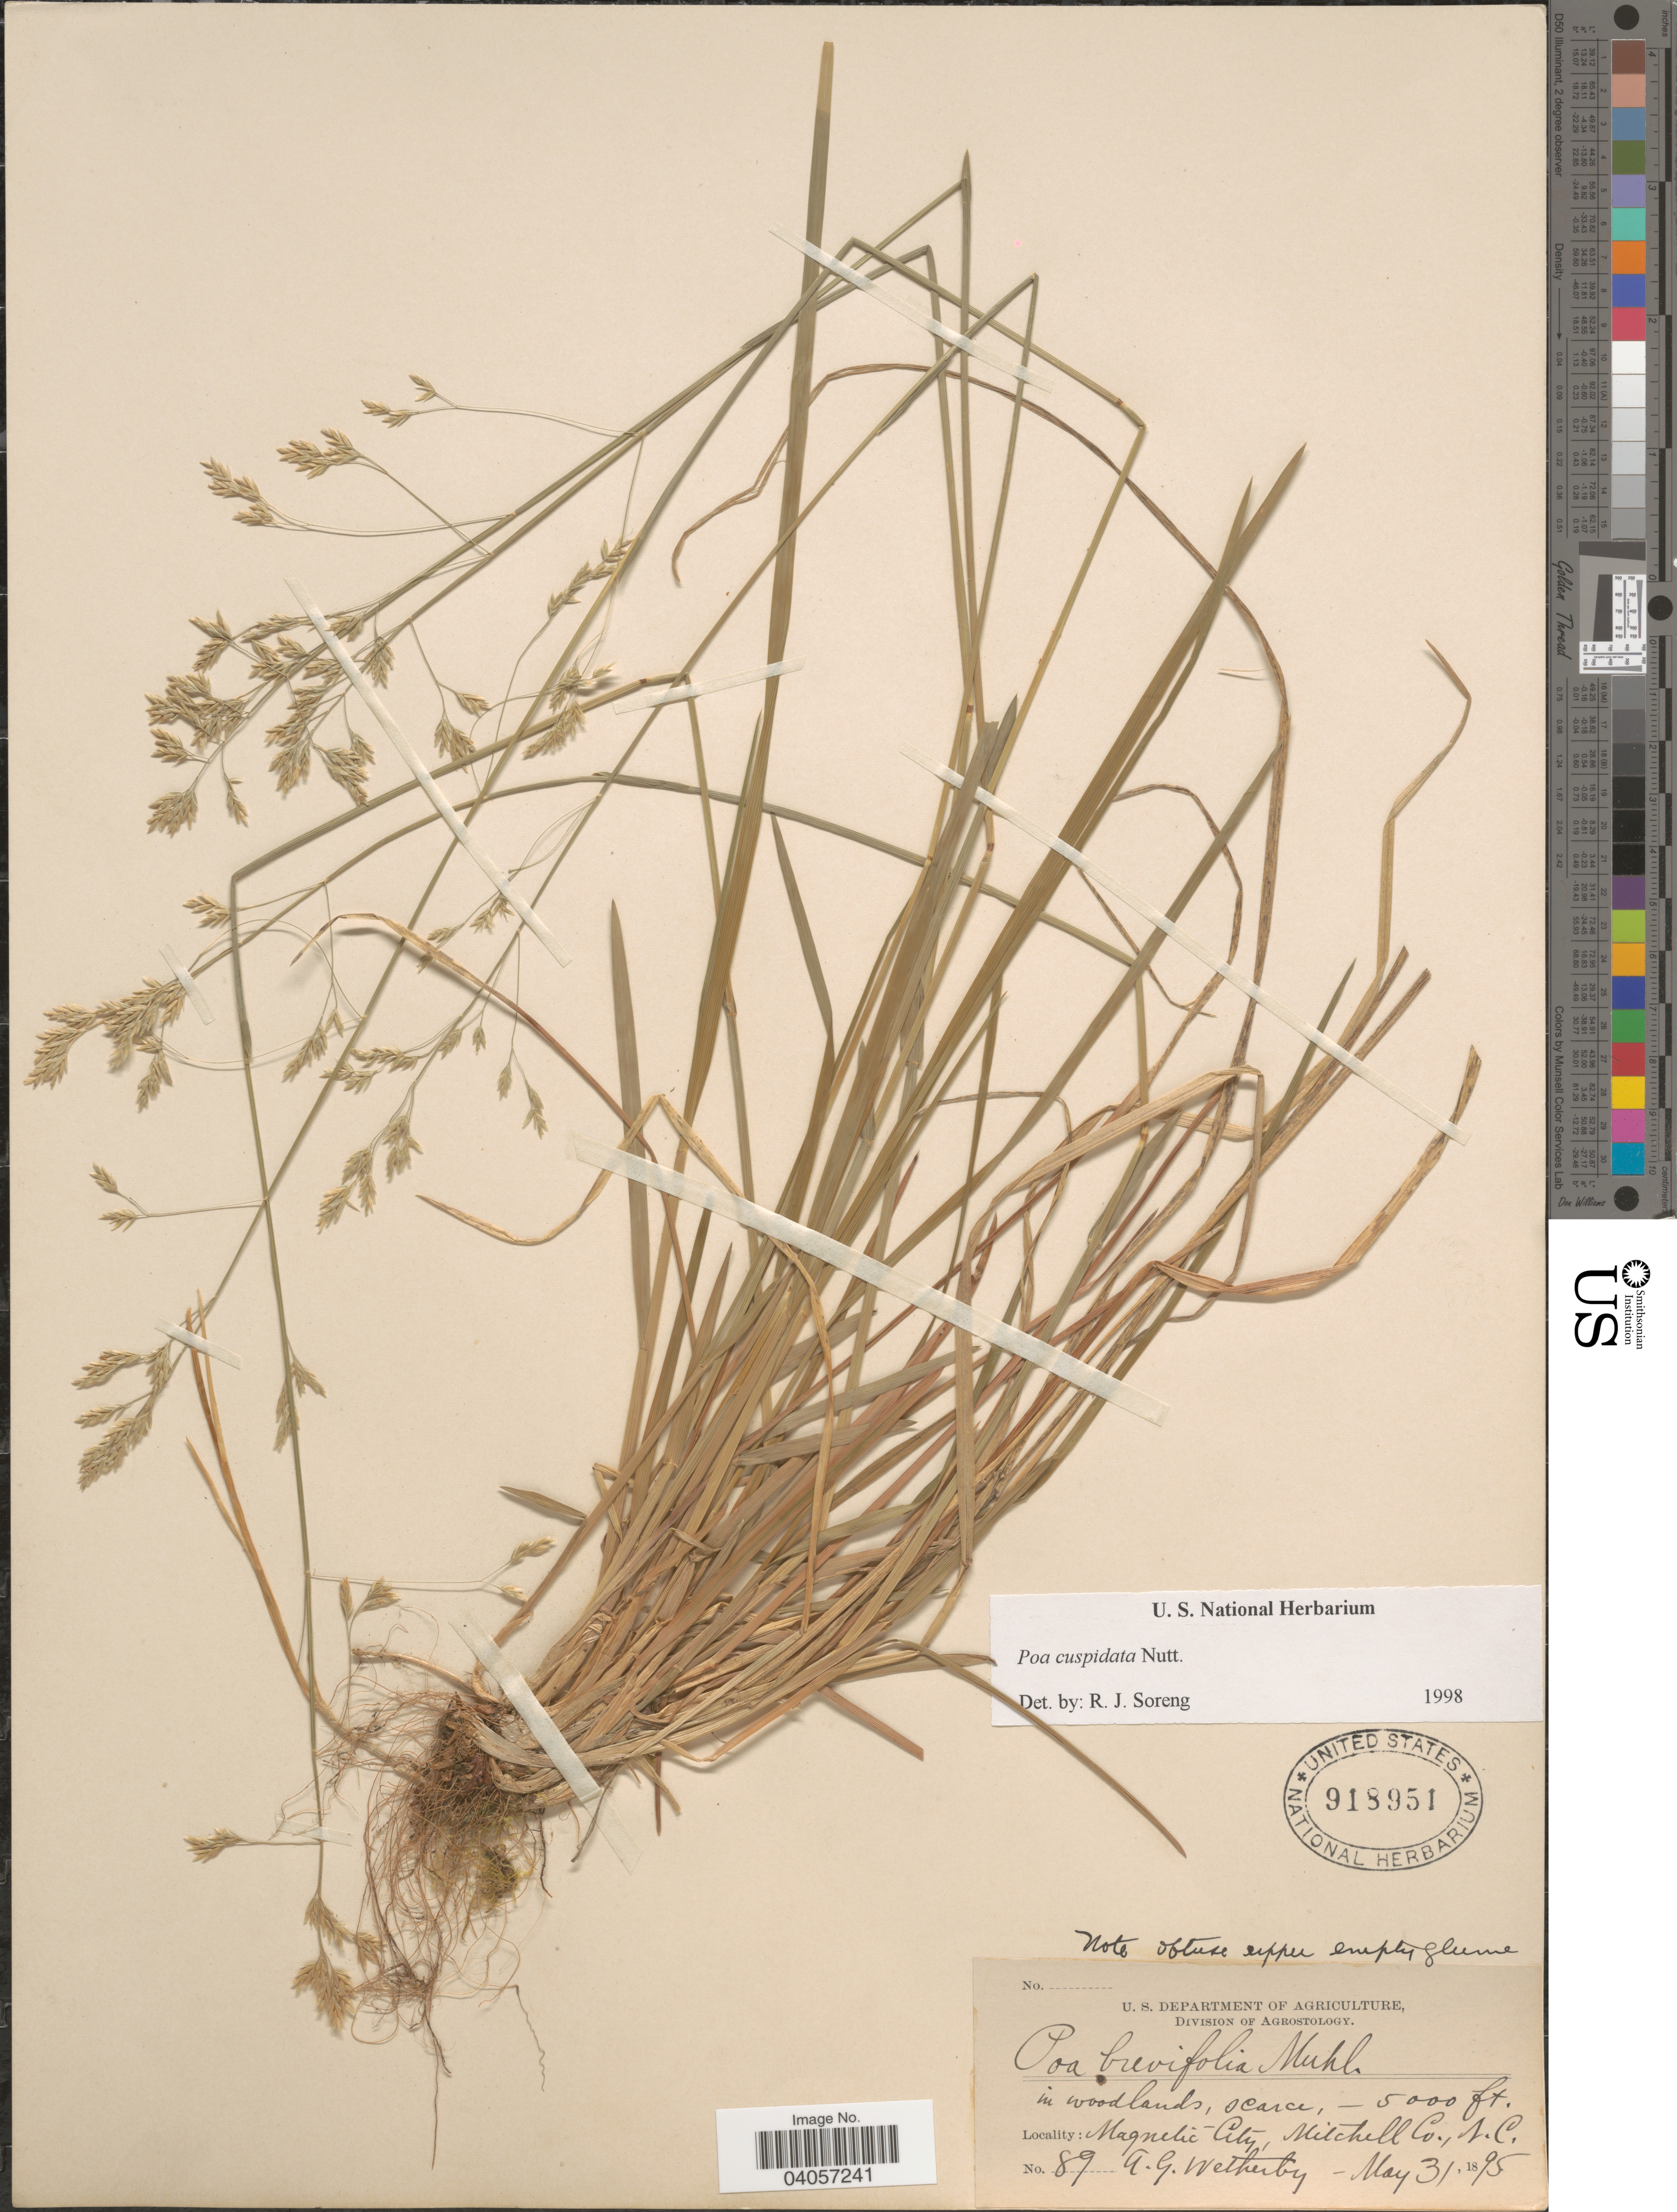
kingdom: Plantae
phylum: Tracheophyta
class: Liliopsida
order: Poales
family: Poaceae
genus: Poa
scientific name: Poa cuspidata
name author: Nutt.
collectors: A. Wetherby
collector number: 89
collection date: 1895-05-31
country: United States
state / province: North Carolina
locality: Magnetic City, Mitchell Co.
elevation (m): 1524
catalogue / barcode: US 918951